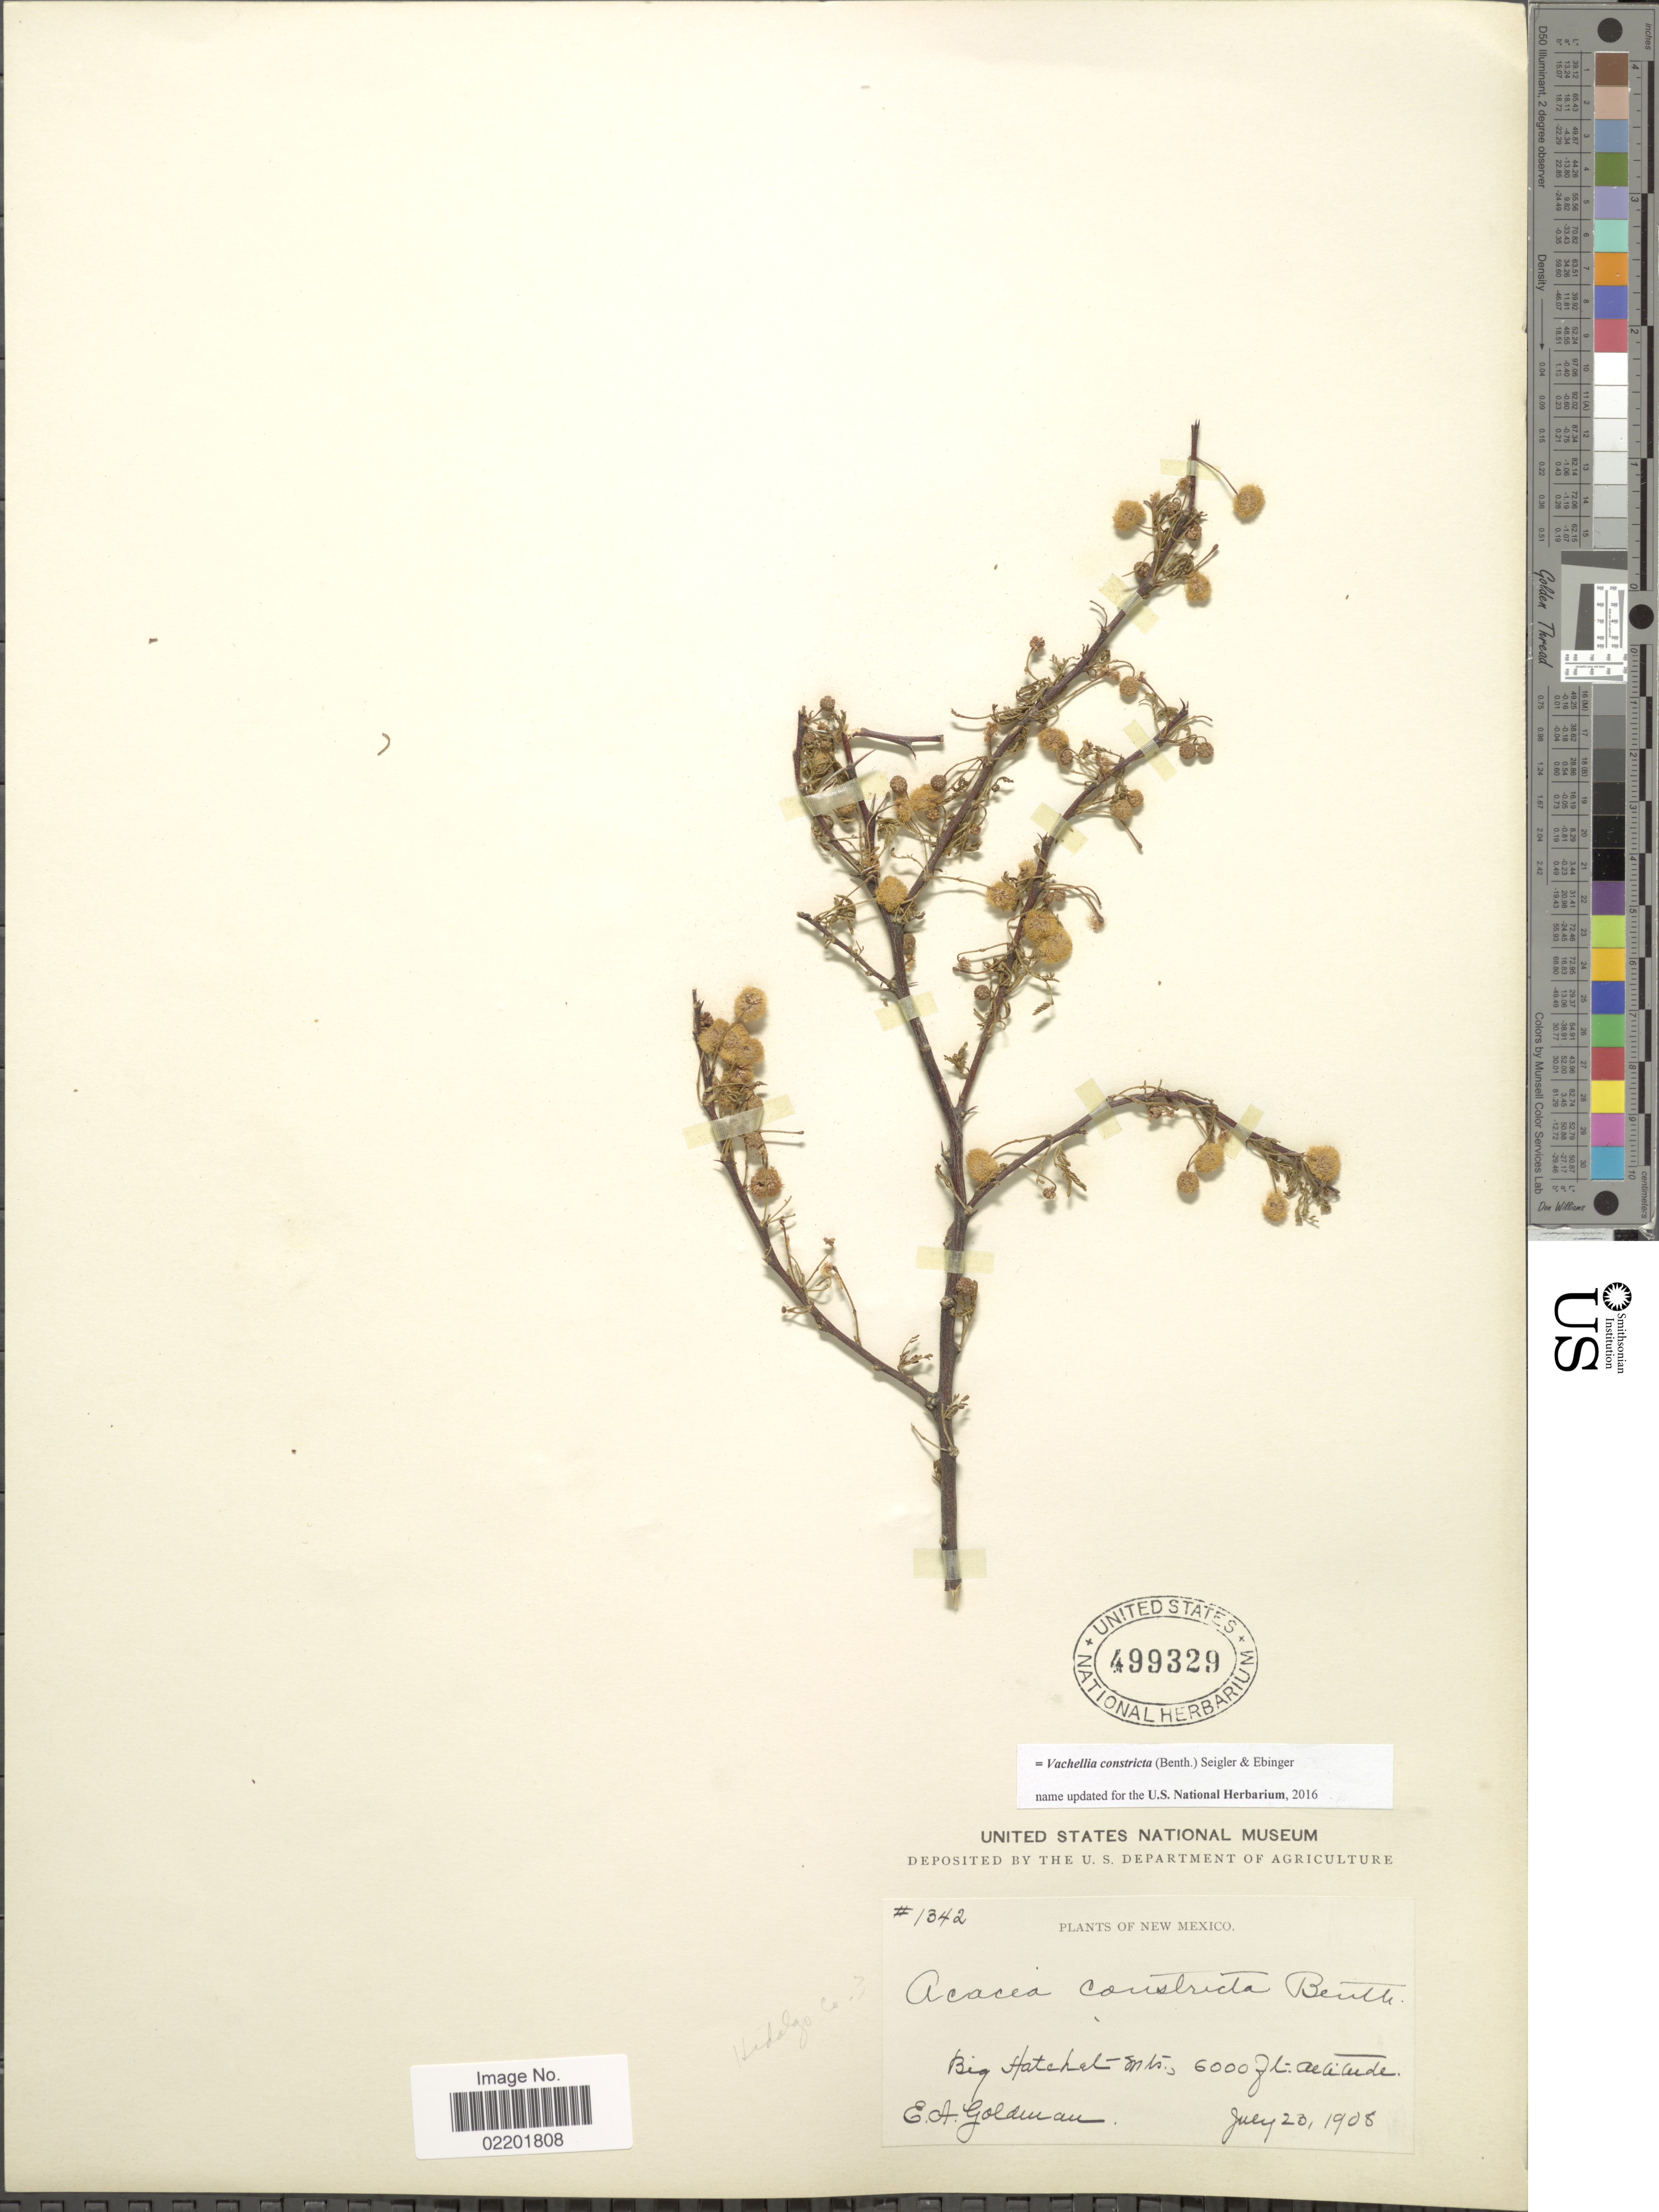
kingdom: Plantae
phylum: Tracheophyta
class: Magnoliopsida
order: Fabales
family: Fabaceae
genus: Vachellia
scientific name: Vachellia constricta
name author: (Benth.) Seigler & Ebinger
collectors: E. A. Goldman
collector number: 1342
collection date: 1908-07-20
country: United States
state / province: New Mexico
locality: Big Hatchet Mts.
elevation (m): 1829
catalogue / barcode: US 499329